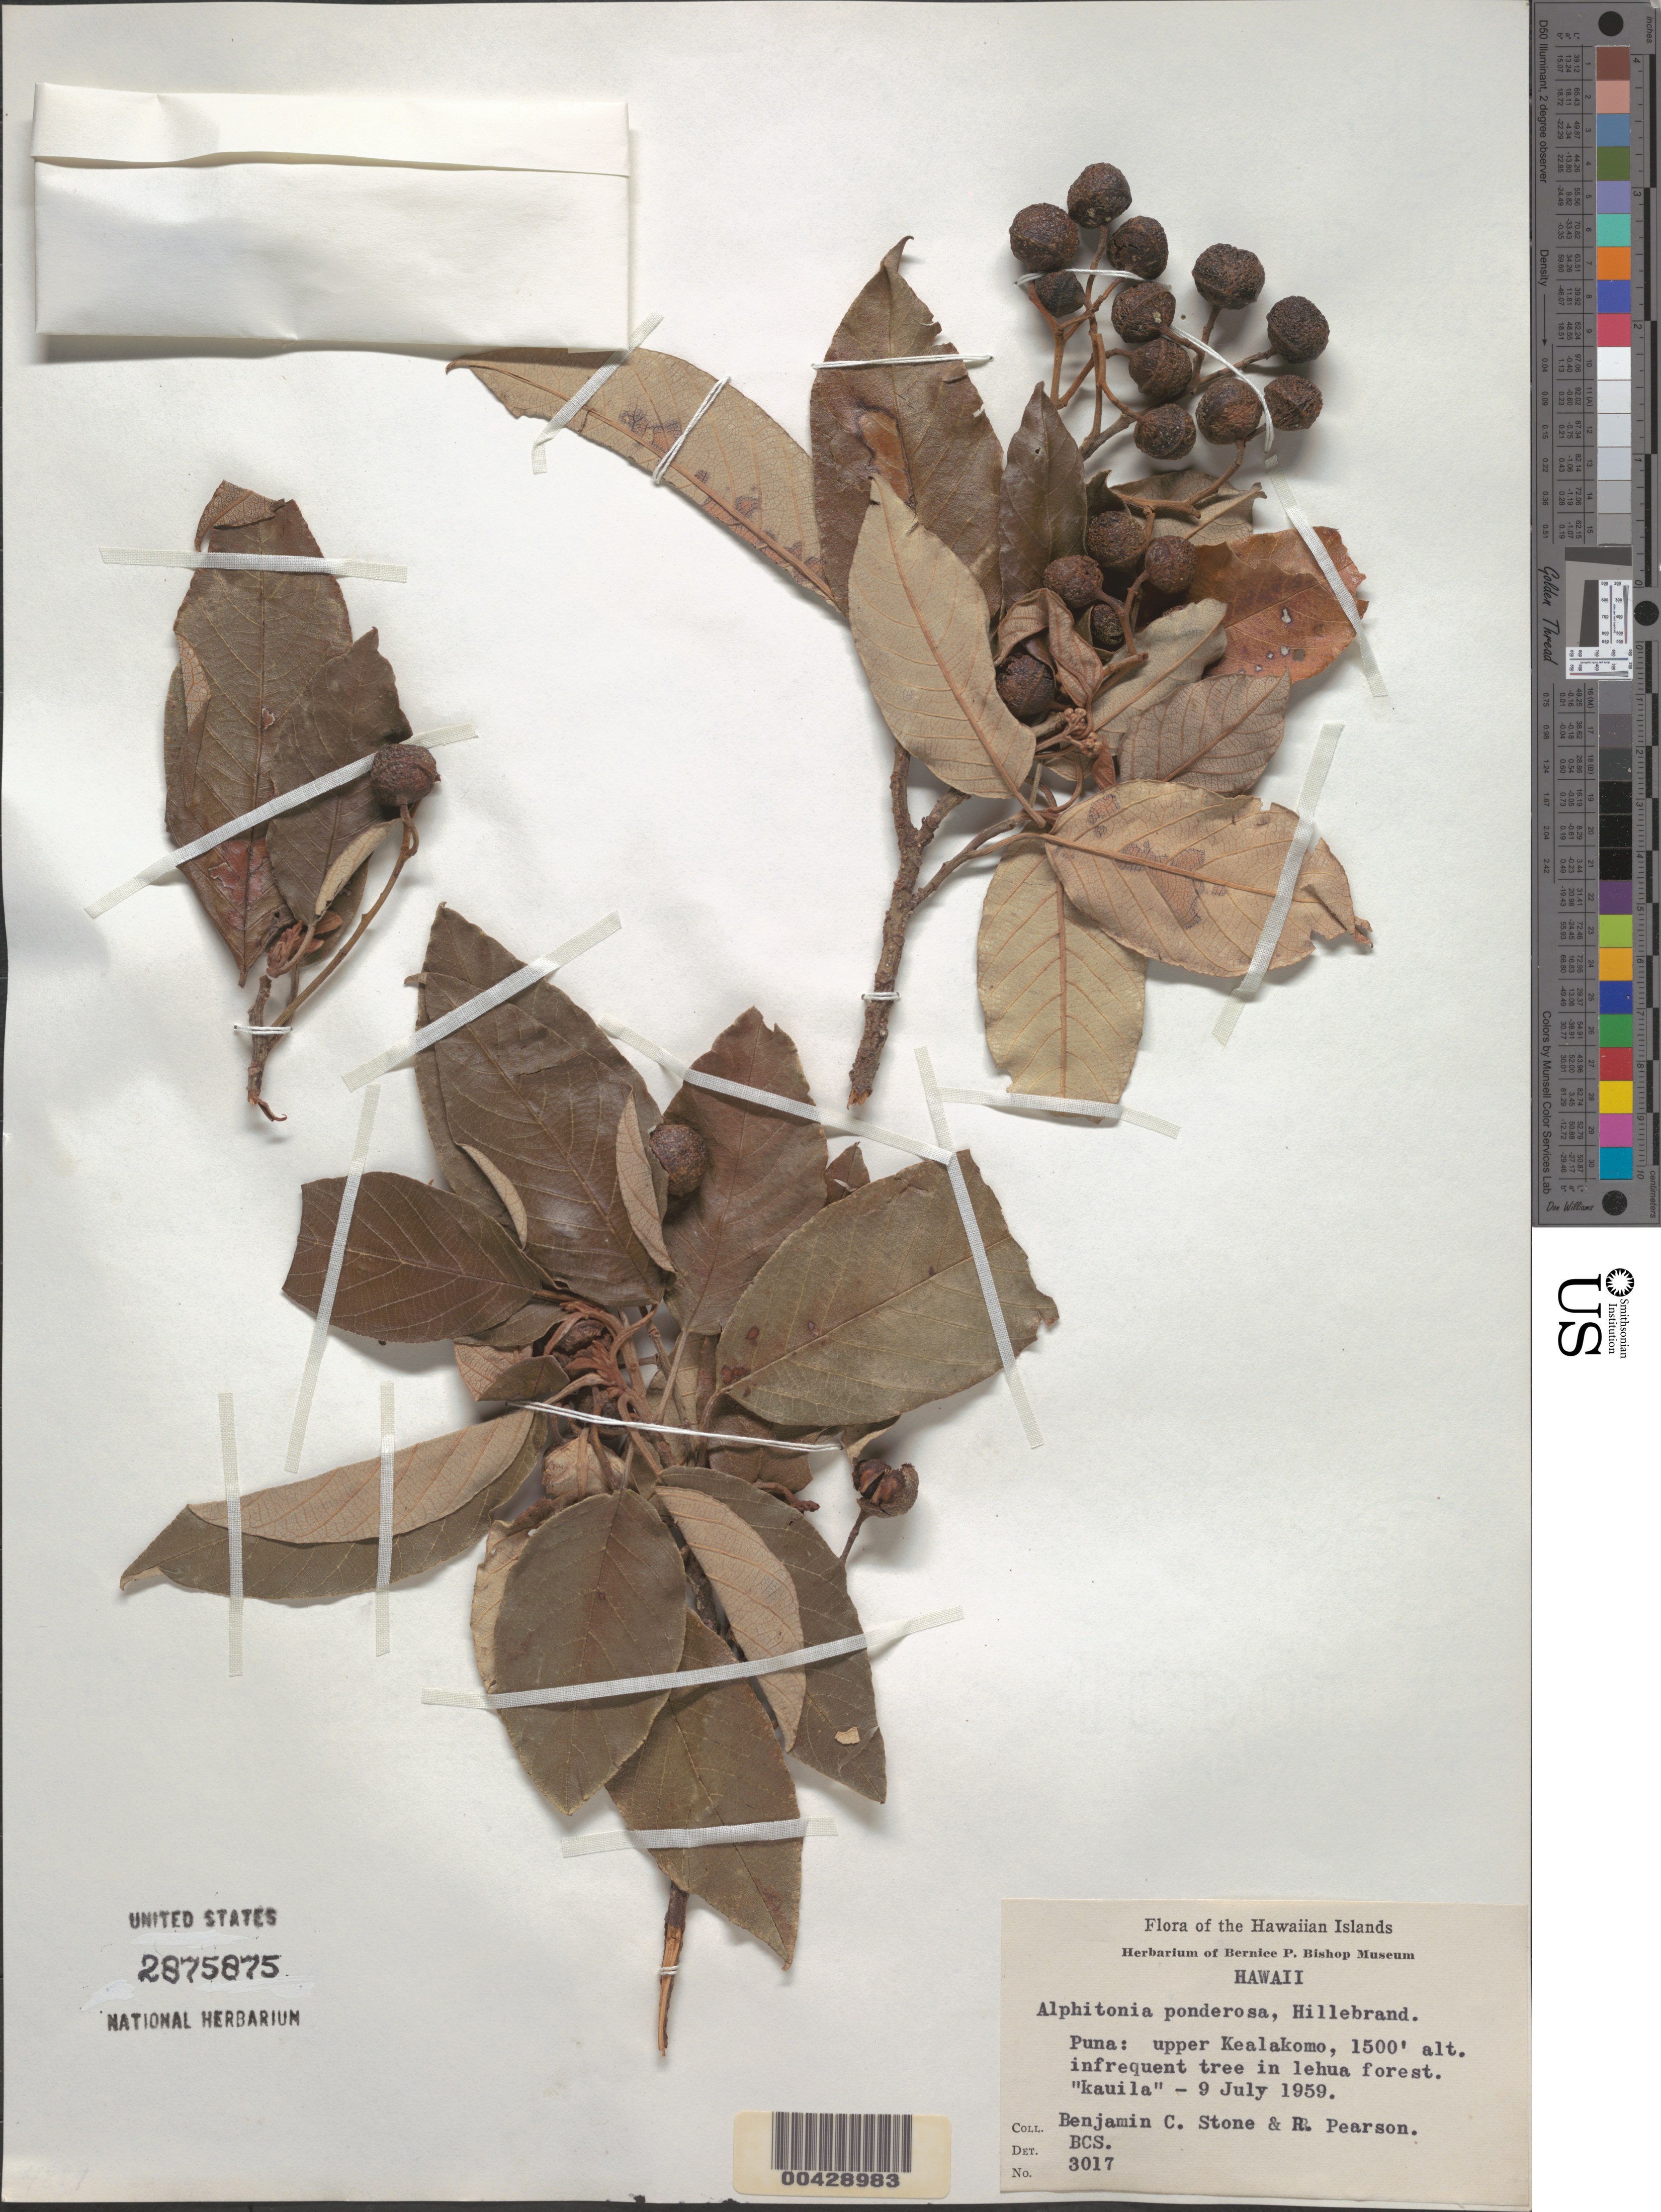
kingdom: Plantae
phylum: Tracheophyta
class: Magnoliopsida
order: Rosales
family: Rhamnaceae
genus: Alphitonia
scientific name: Alphitonia ponderosa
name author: Hillebr.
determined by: Stone, Benjamin C.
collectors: B. C. Stone & R. Pearson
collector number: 3017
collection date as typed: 9 Jul 1959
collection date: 1959-07-09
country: United States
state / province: Hawaii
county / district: Hawaii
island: Hawaii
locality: Puna: upper Kealakomo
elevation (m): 457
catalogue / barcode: US 2875875